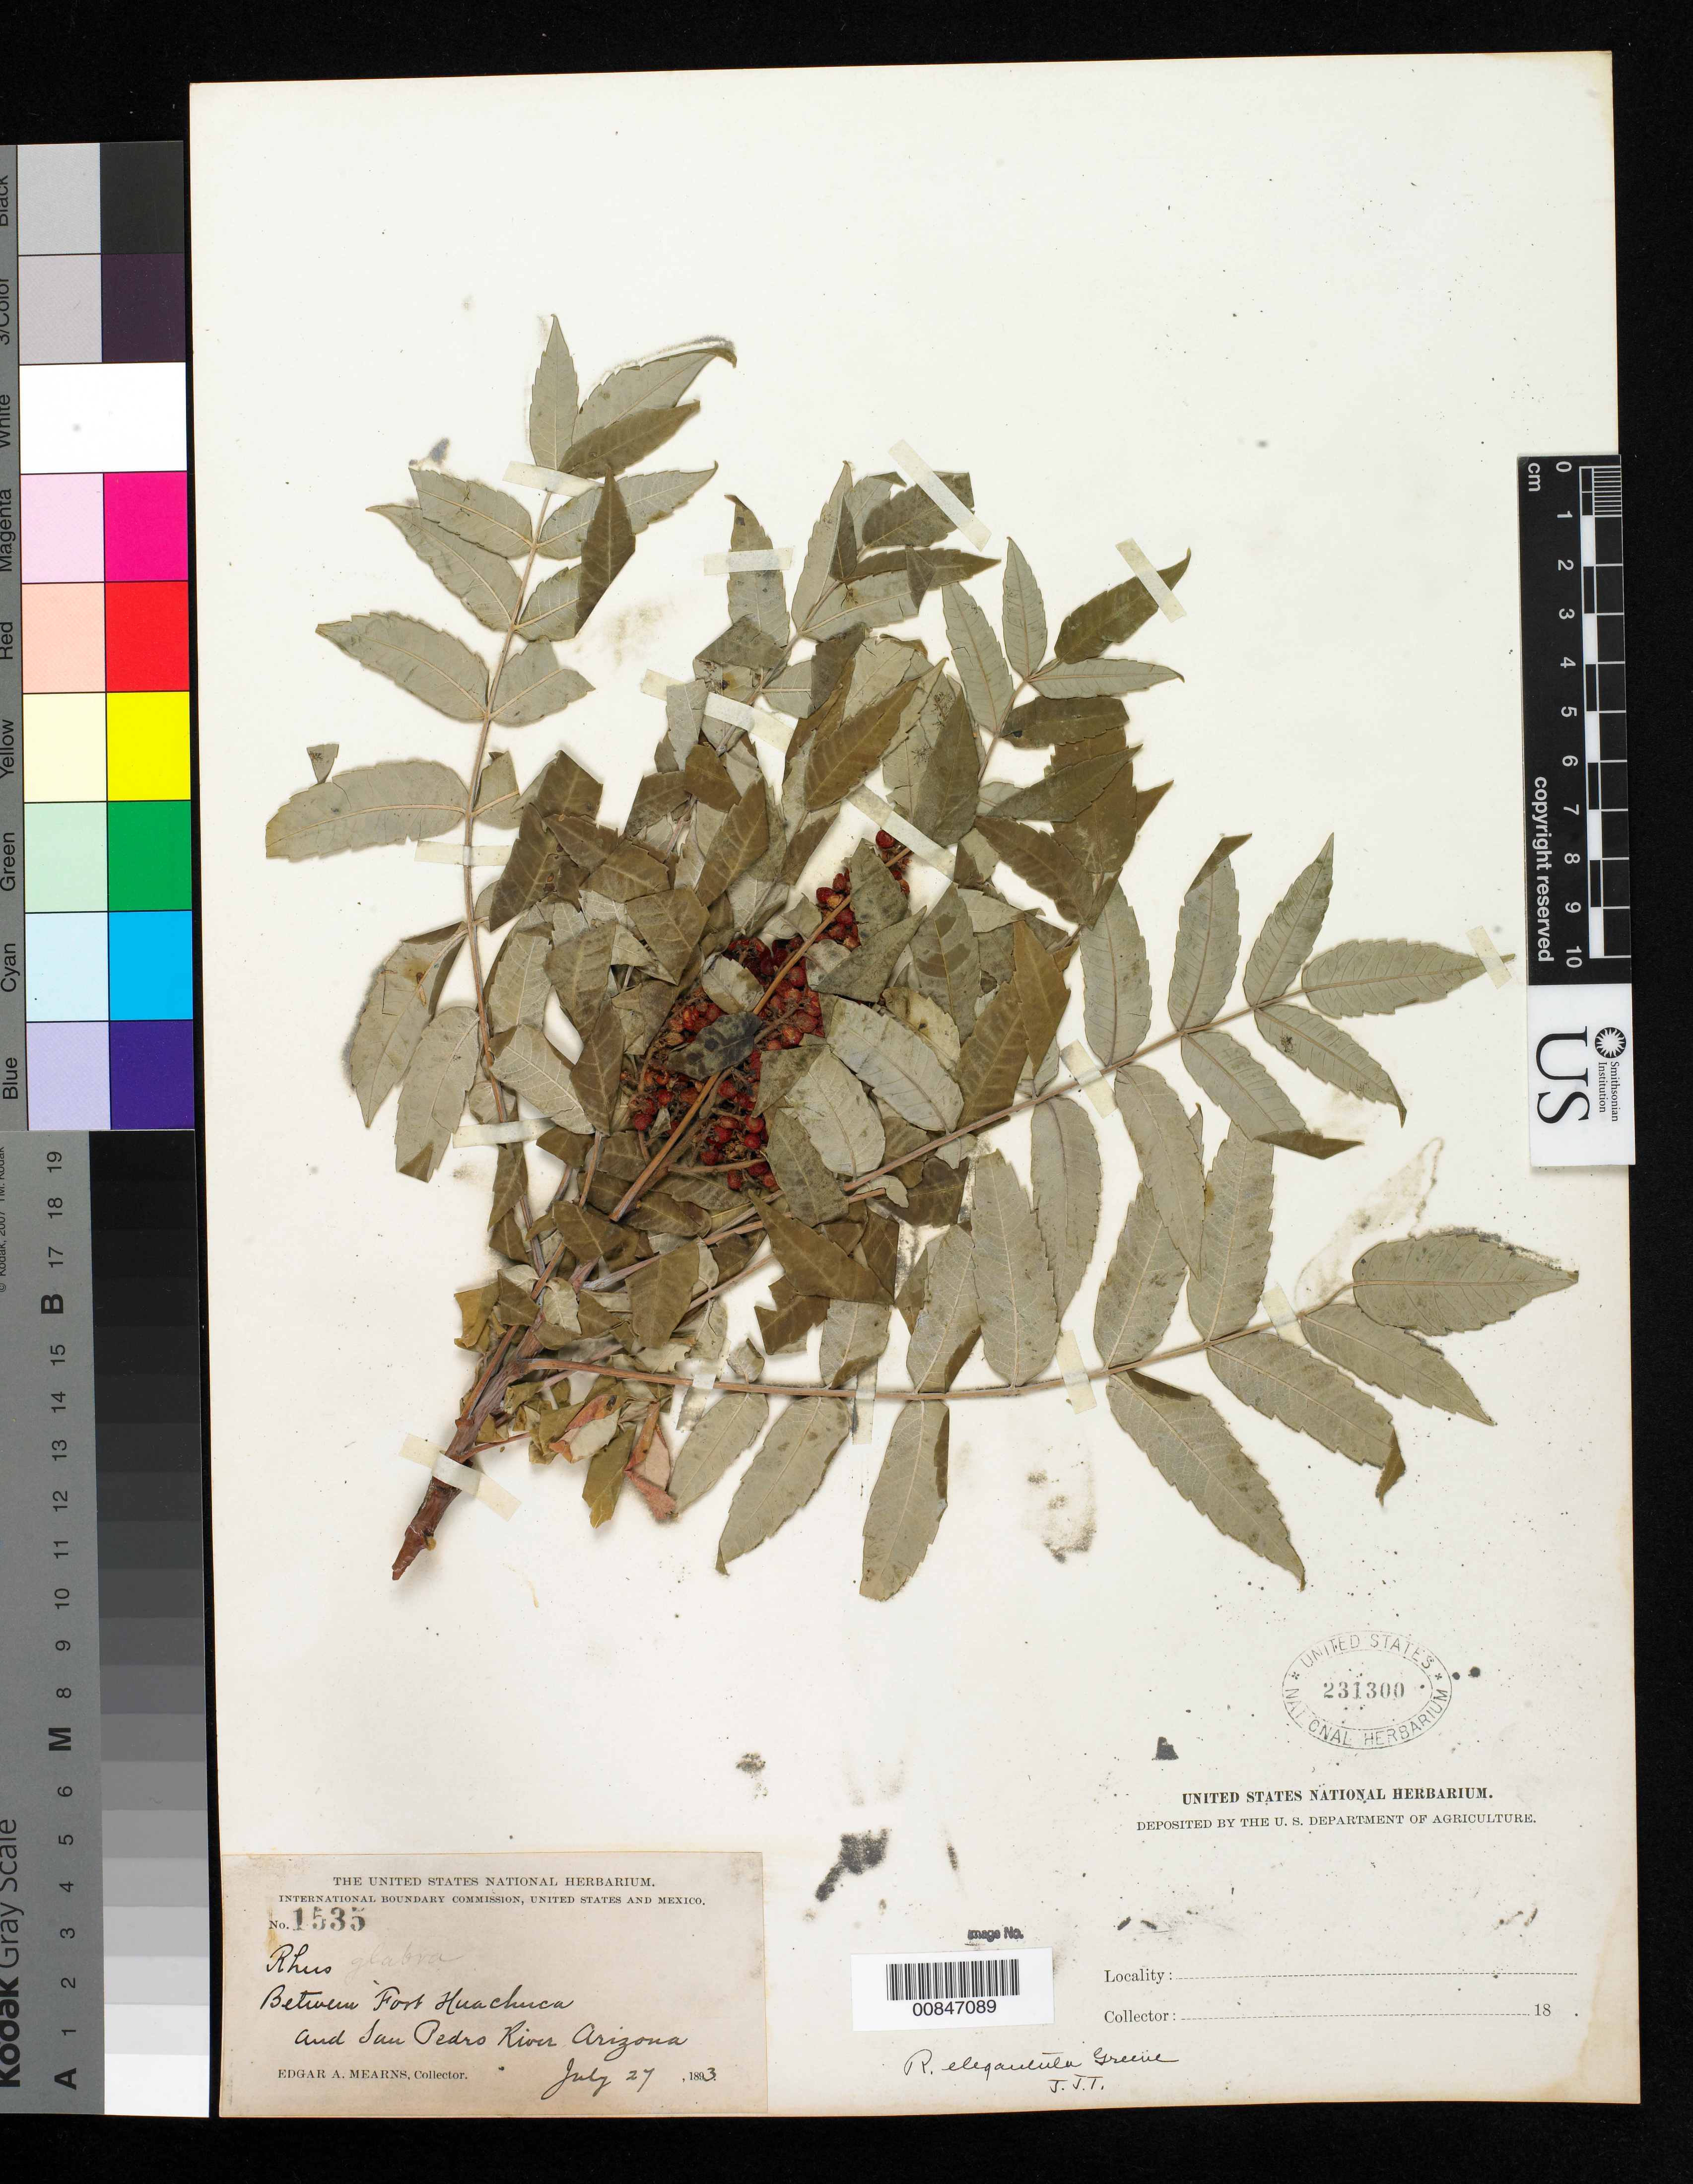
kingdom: Plantae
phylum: Tracheophyta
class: Magnoliopsida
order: Sapindales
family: Anacardiaceae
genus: Rhus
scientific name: Rhus elegantula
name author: Greene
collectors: E. A. Mearns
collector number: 1535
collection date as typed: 27 Jul 1893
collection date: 1893-07-27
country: United States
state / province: Arizona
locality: Between Fort Huachuca and San Pedro River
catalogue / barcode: US 231300